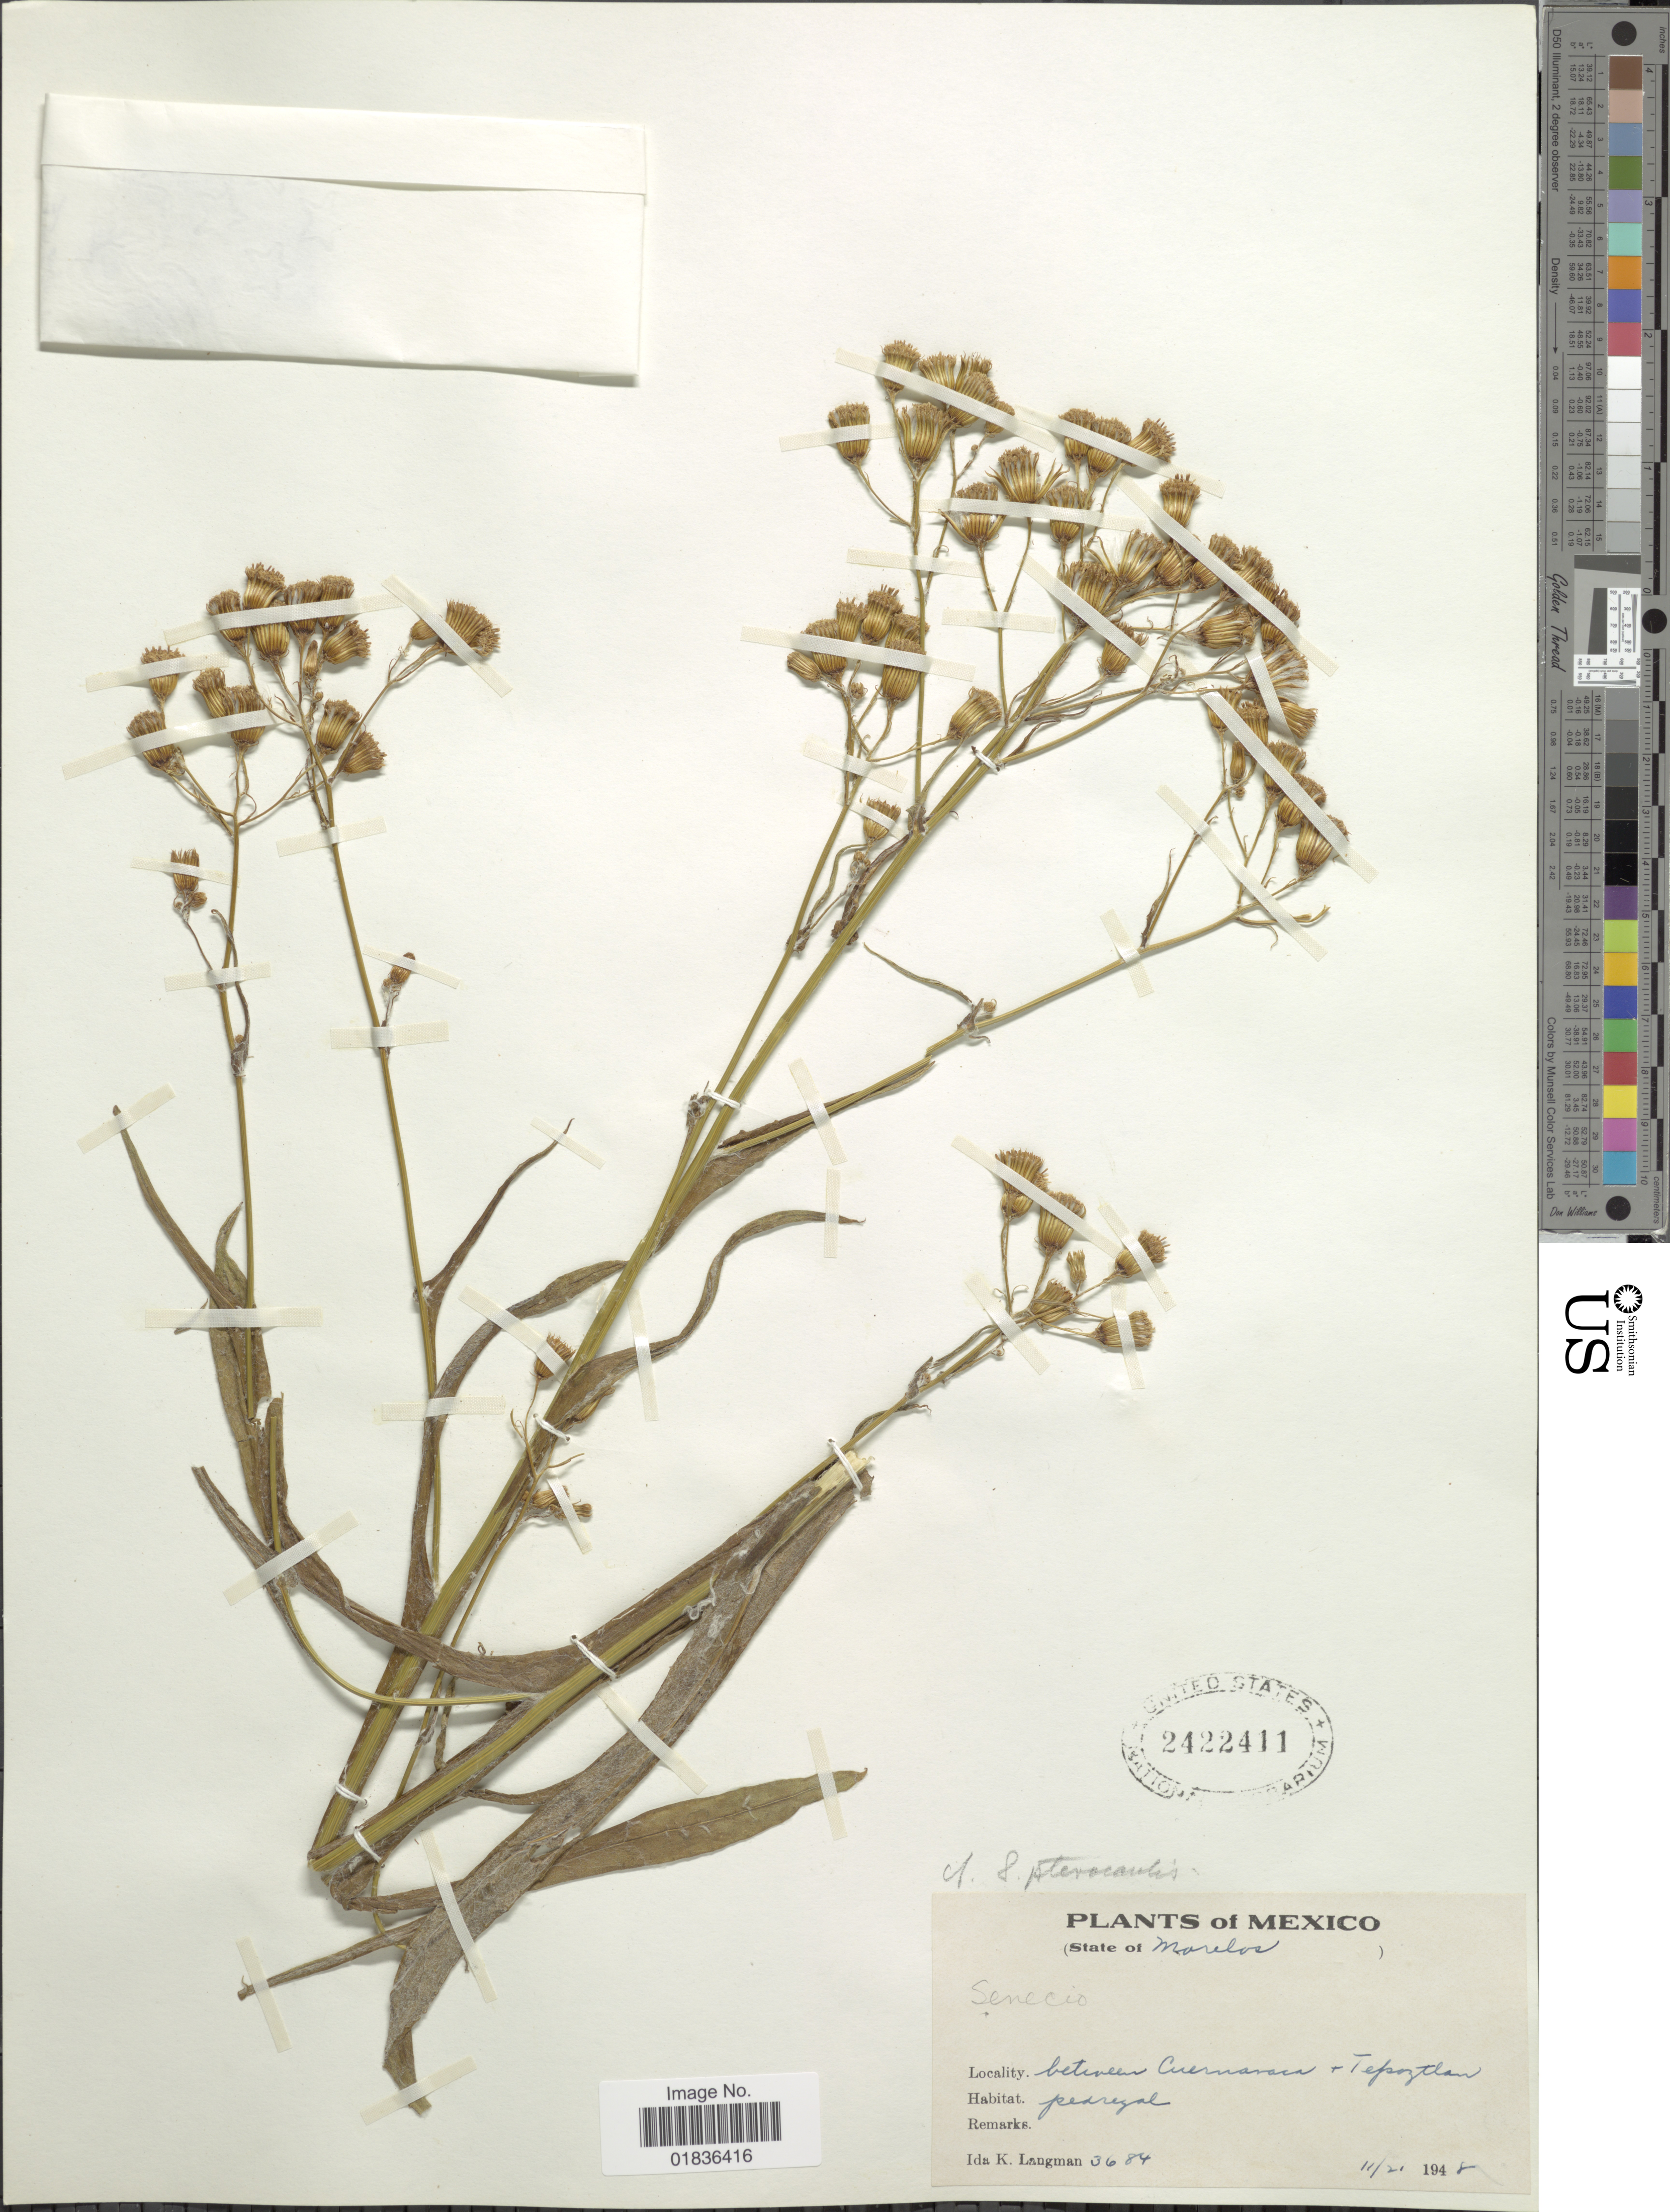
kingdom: Plantae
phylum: Tracheophyta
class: Magnoliopsida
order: Asterales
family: Asteraceae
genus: Packera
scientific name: Packera werneriifolia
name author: (A. Gray) W.A. Weber & Á. Löve ex Trock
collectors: I. K. Langman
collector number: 3684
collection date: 1948-11-21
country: Mexico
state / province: Morelos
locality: Between Cuernavaca + Tepoztlan, pedregal.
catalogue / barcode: US 2422411